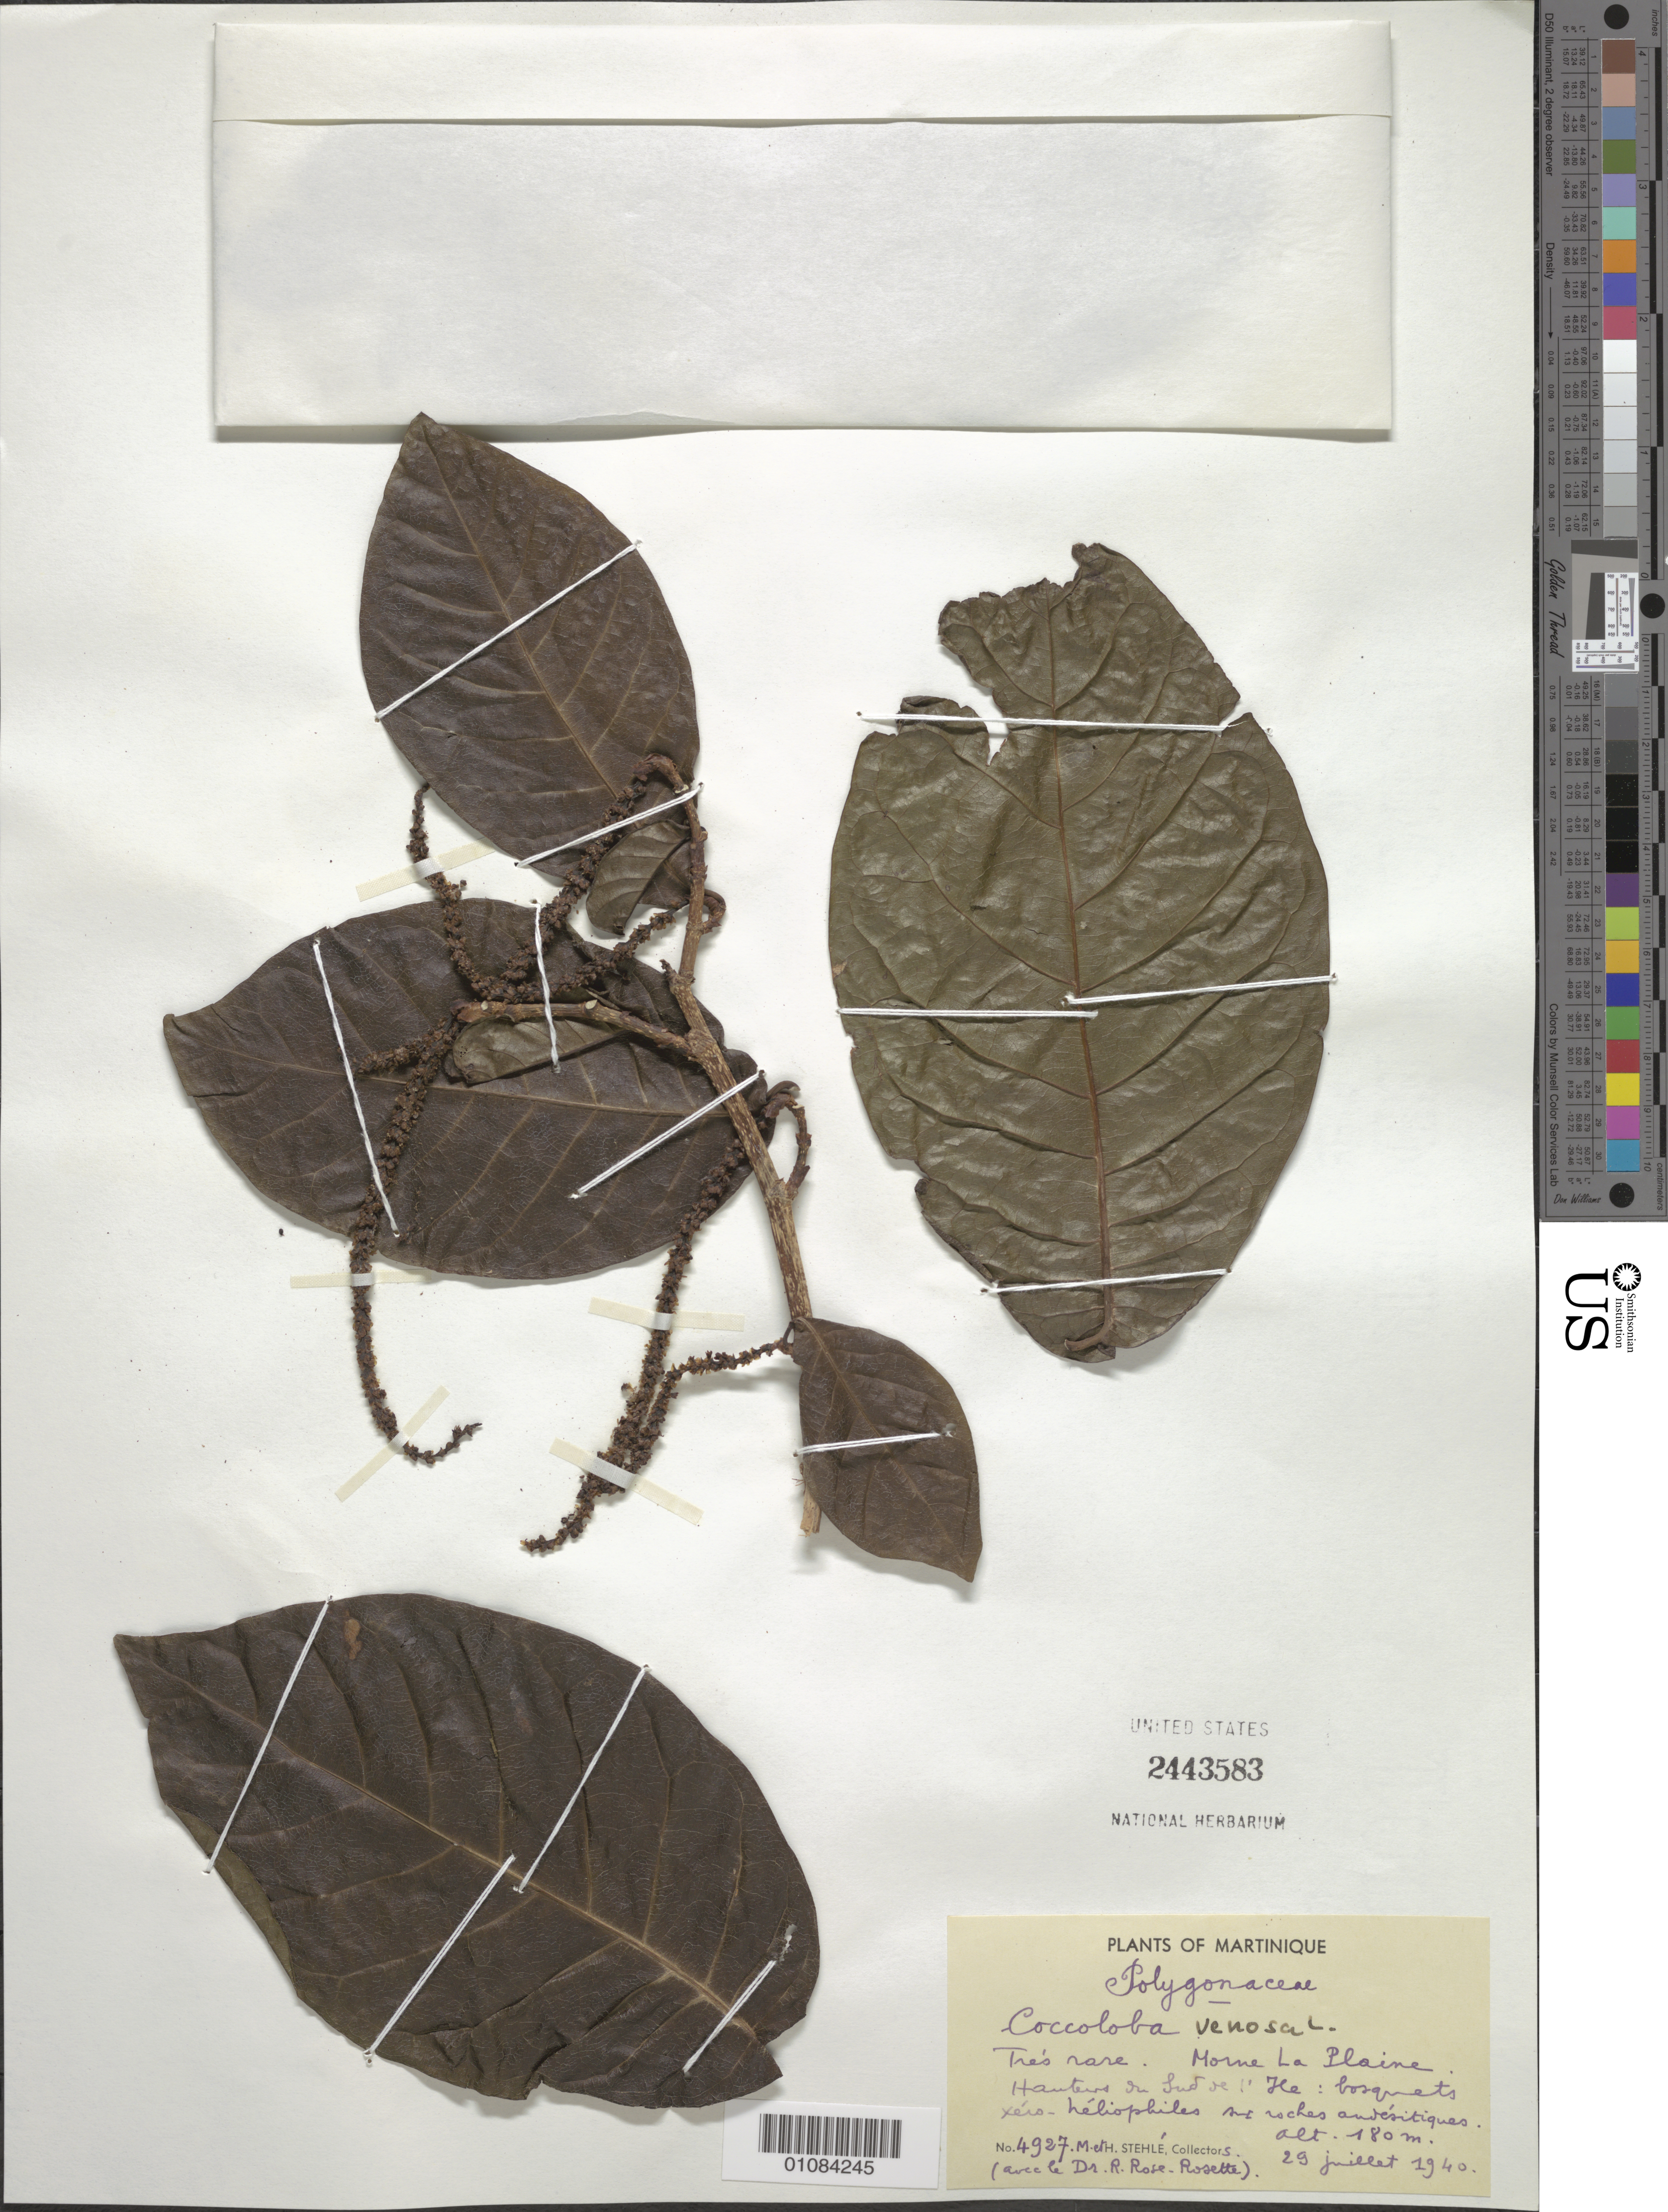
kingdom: Plantae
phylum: Tracheophyta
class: Magnoliopsida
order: Caryophyllales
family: Polygonaceae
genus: Coccoloba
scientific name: Coccoloba venosa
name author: L.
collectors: H. Stehlé & M. Stehlé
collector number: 4927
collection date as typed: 23 Jul 1940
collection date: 1940-07-23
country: Martinique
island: Martinique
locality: Morne La Plaine. Hauteurs du Sud de l'Fls.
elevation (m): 180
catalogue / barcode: US 2443583